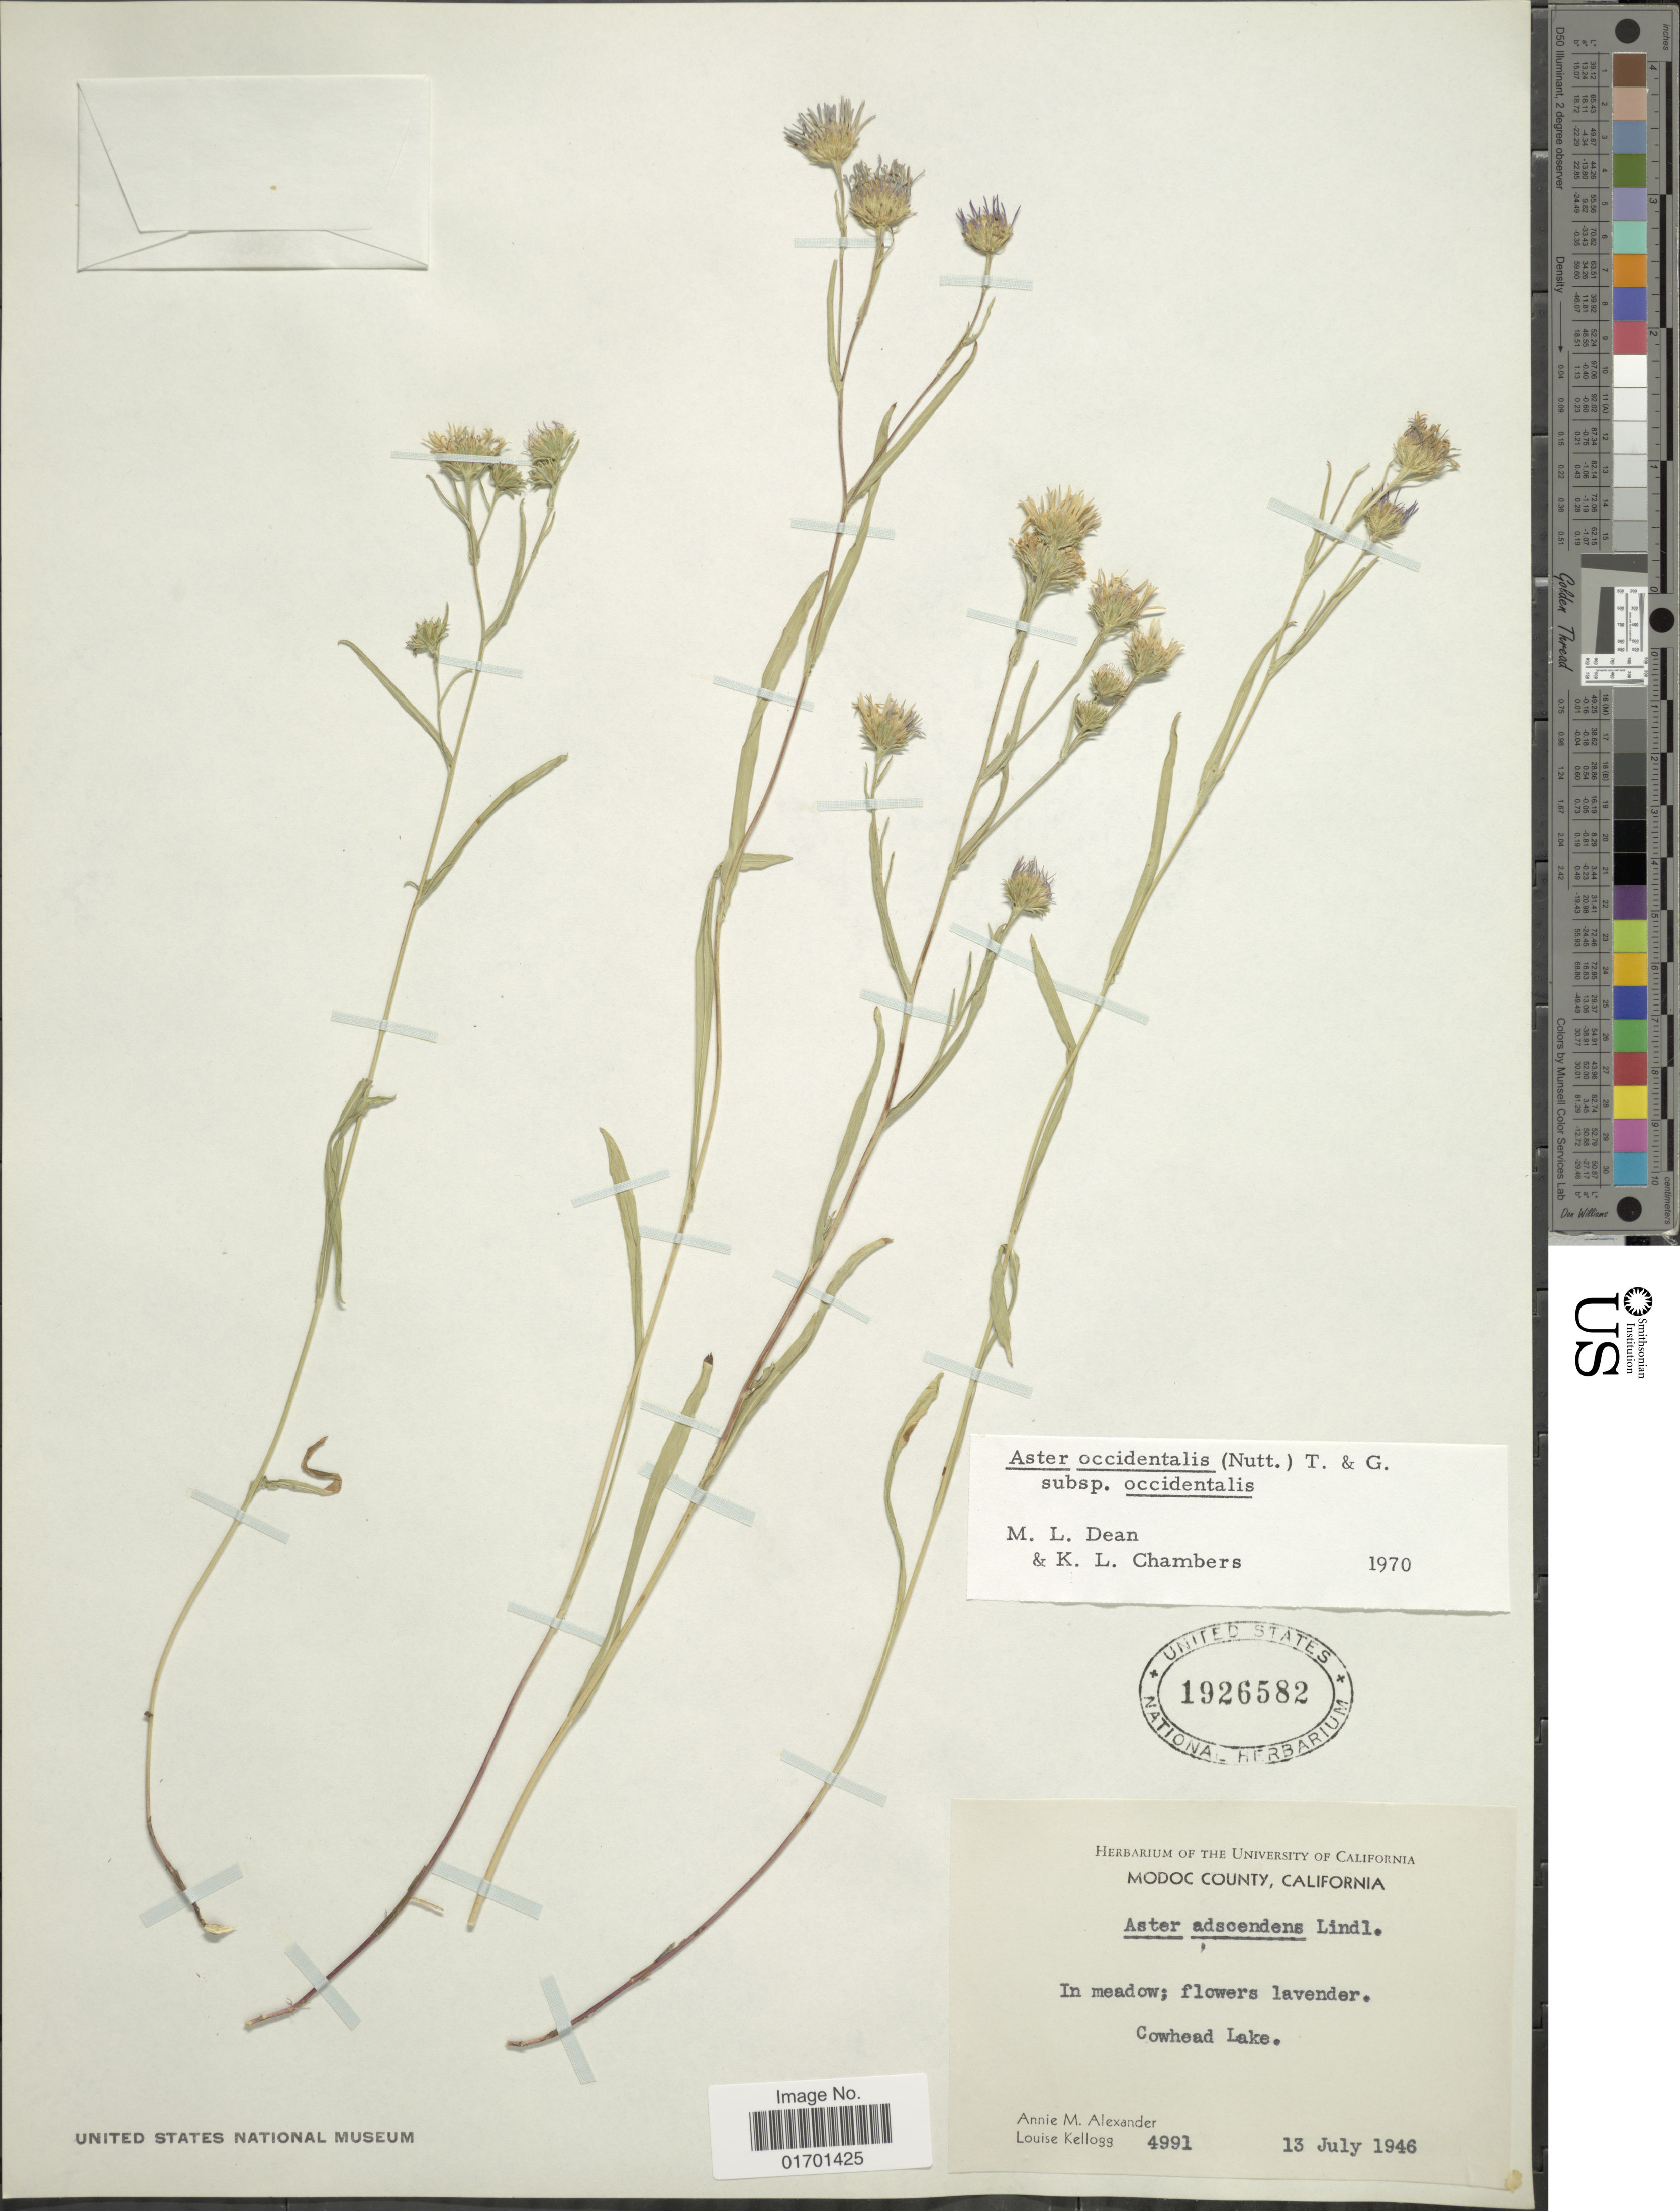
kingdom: Plantae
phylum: Tracheophyta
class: Magnoliopsida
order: Asterales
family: Asteraceae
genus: Symphyotrichum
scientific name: Symphyotrichum spathulatum var. spathulatum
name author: (Lindl.) G.L. Nesom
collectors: A. M. Alexander & L. Kellogg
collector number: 4991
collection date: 1946-07-13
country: United States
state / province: California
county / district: Modoc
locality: Modoc County, In meadow, Cowhead Lake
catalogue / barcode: US 1926582